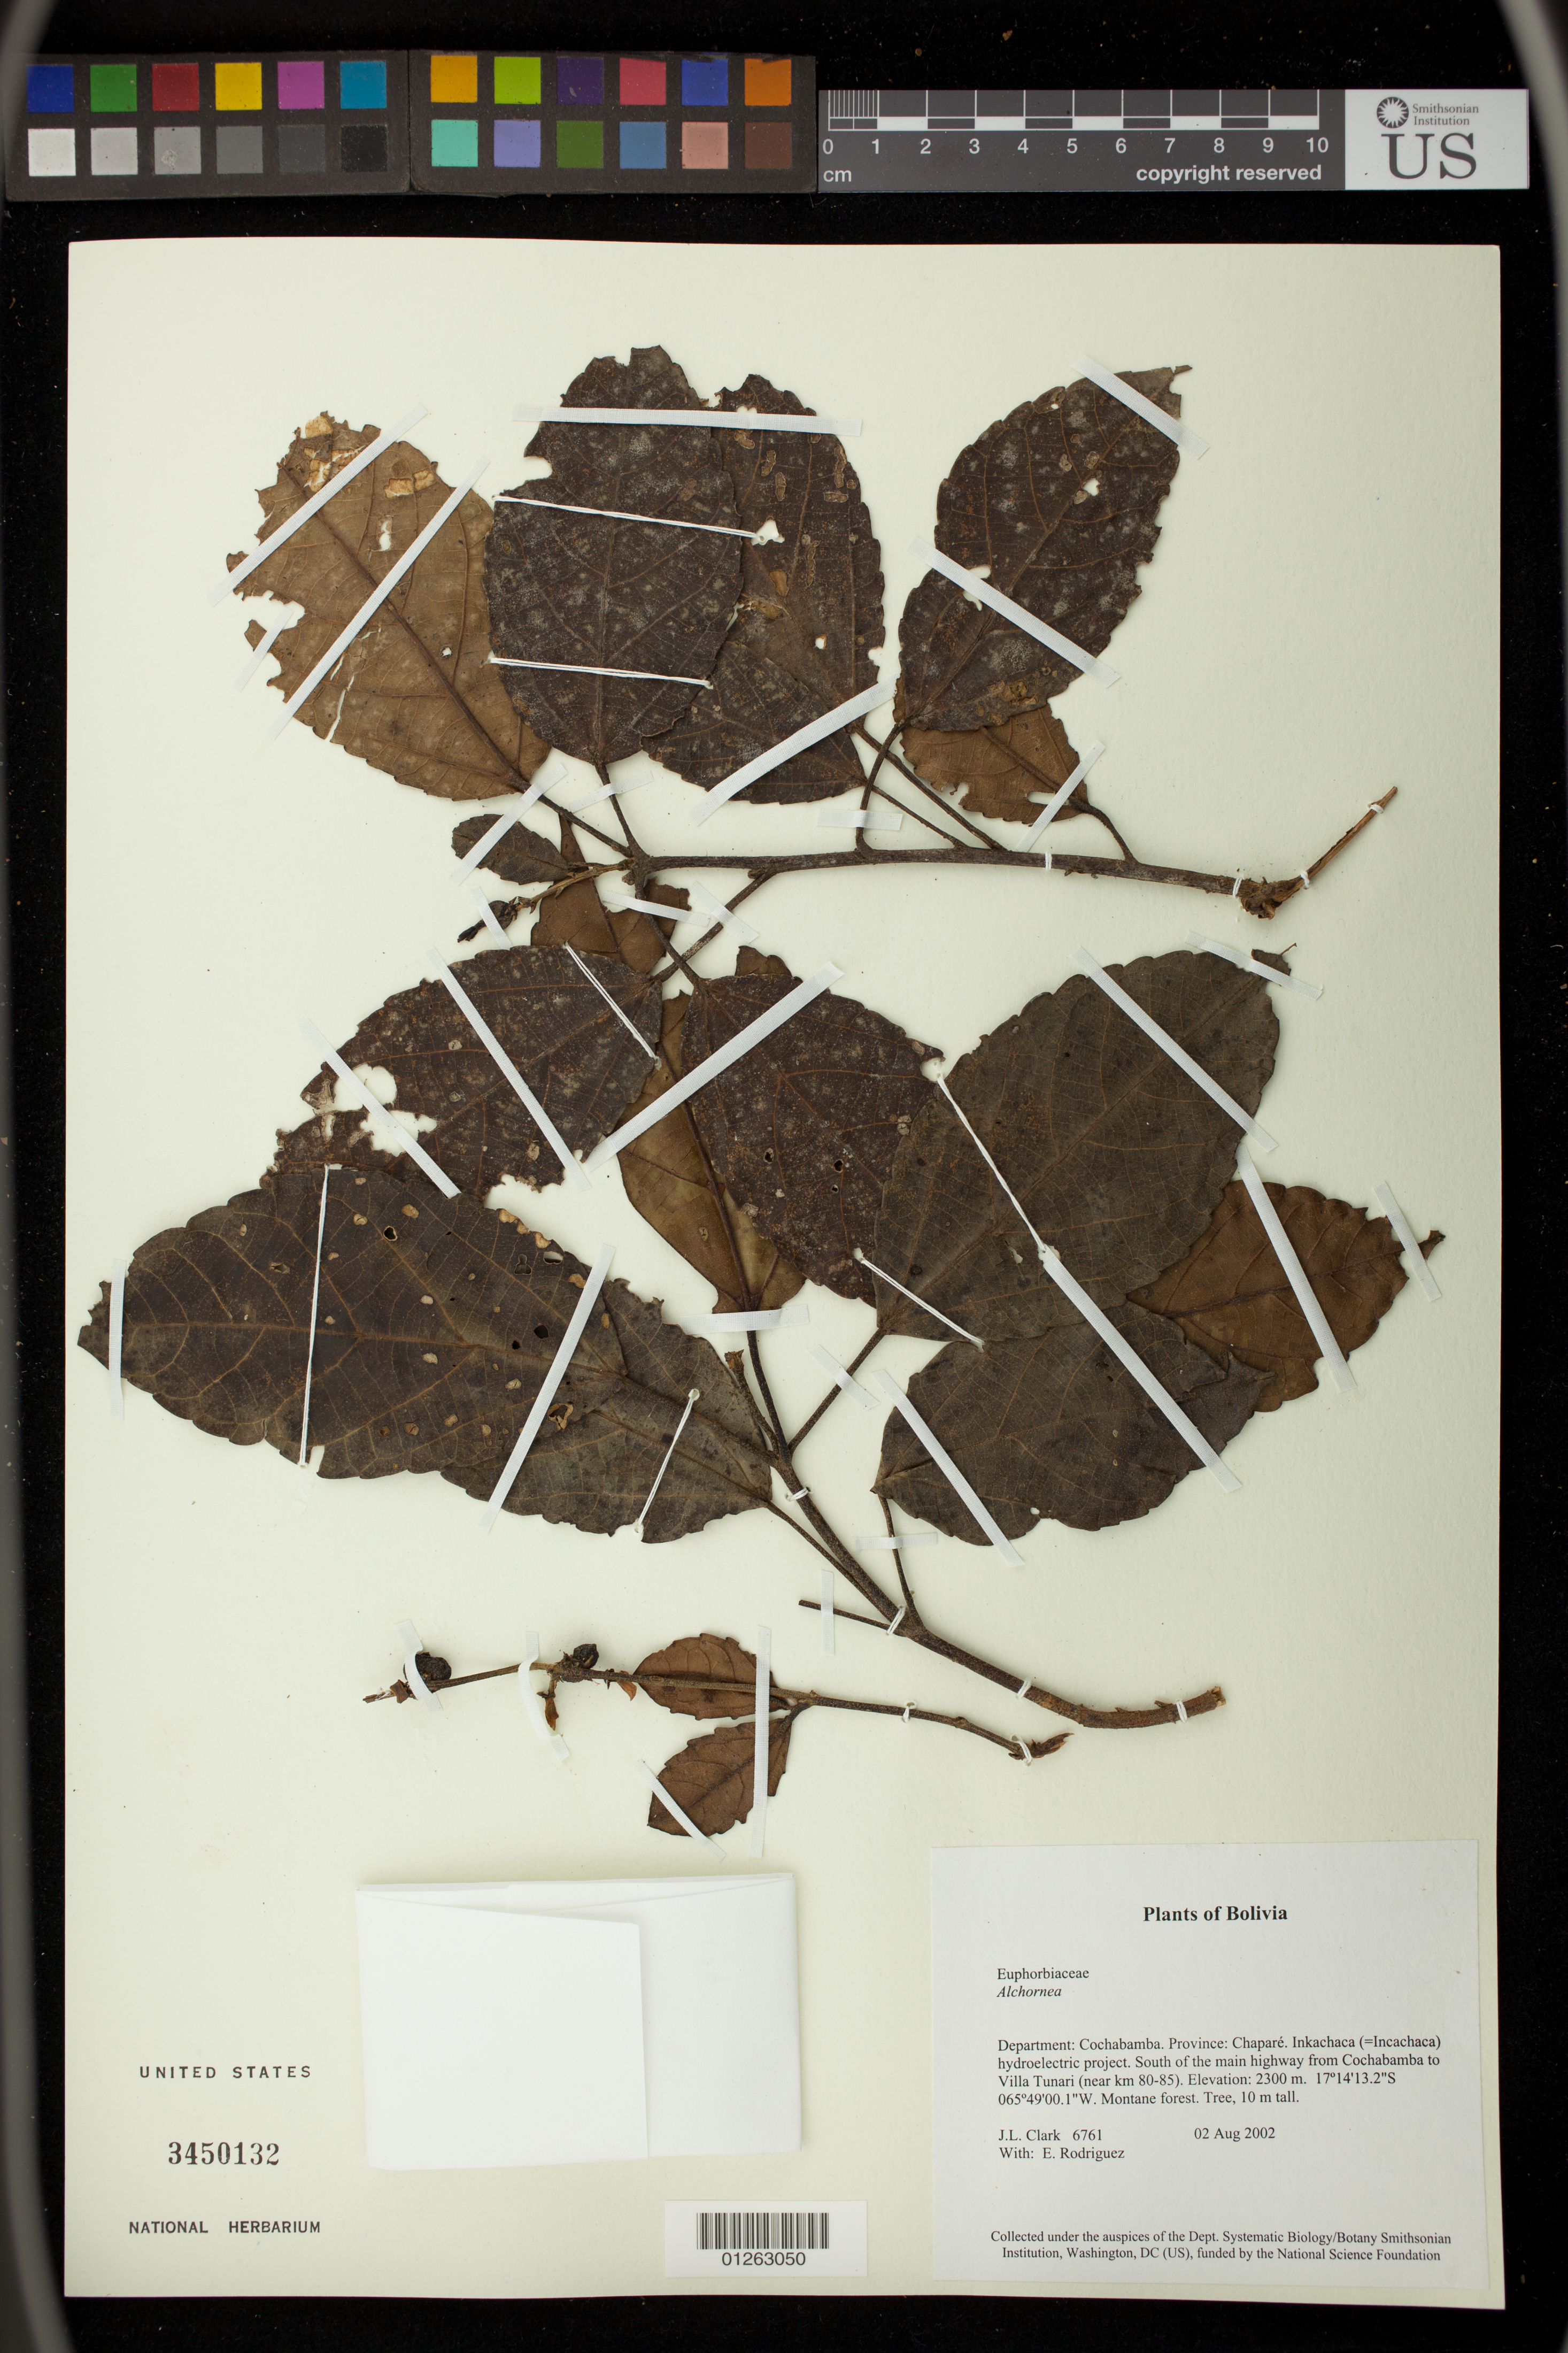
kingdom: Plantae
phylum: Tracheophyta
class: Magnoliopsida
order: Malpighiales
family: Euphorbiaceae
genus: Alchornea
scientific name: Alchornea sp.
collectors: J. L. Clark & E. Rodriguez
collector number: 6761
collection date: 2002-08-02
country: Bolivia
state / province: Cochabamba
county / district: Chaparé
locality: South of the main highway from Cochabamaba to Villa Tunari (near km 80-85).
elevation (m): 2300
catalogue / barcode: US 3450132